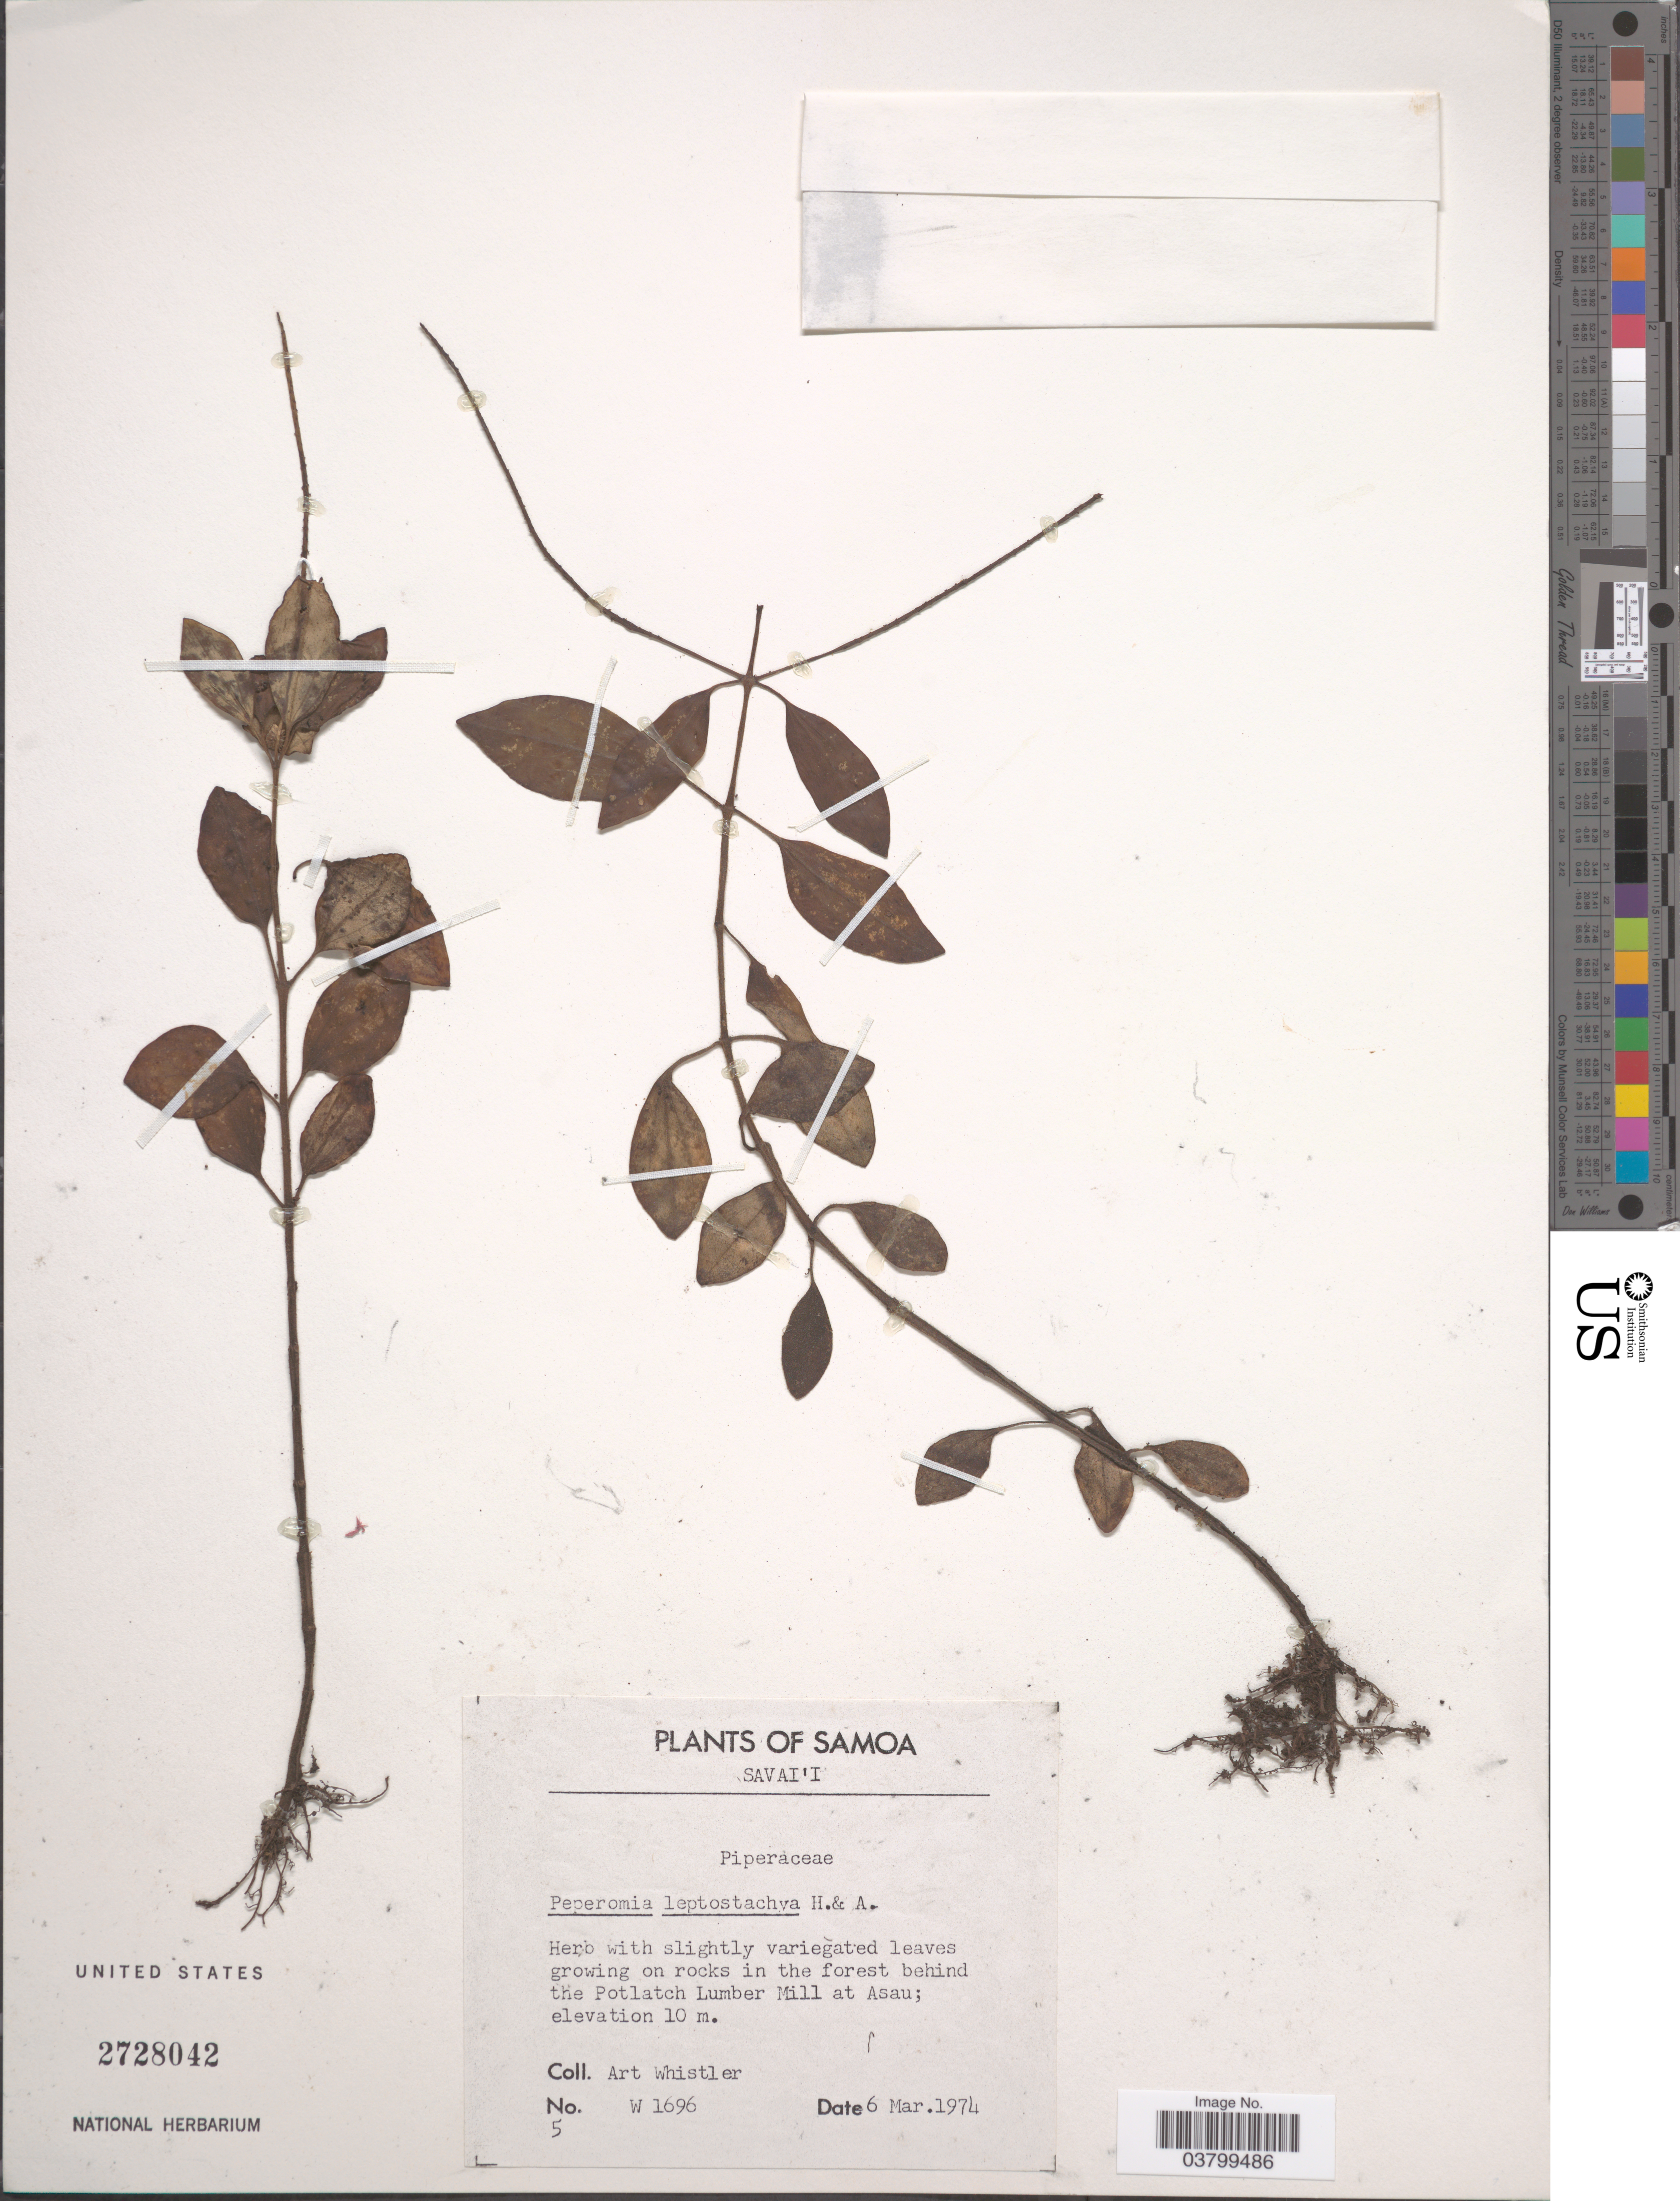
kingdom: Plantae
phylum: Tracheophyta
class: Magnoliopsida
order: Piperales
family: Piperaceae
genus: Peperomia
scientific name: Peperomia leptostachya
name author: Hook. & Arn.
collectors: A. Whistler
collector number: W1696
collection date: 1974-03-06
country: Samoa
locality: Savai'i. In the forest behind the Potlatch Lumber Mill at Asau.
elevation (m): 10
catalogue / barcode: US 2728042